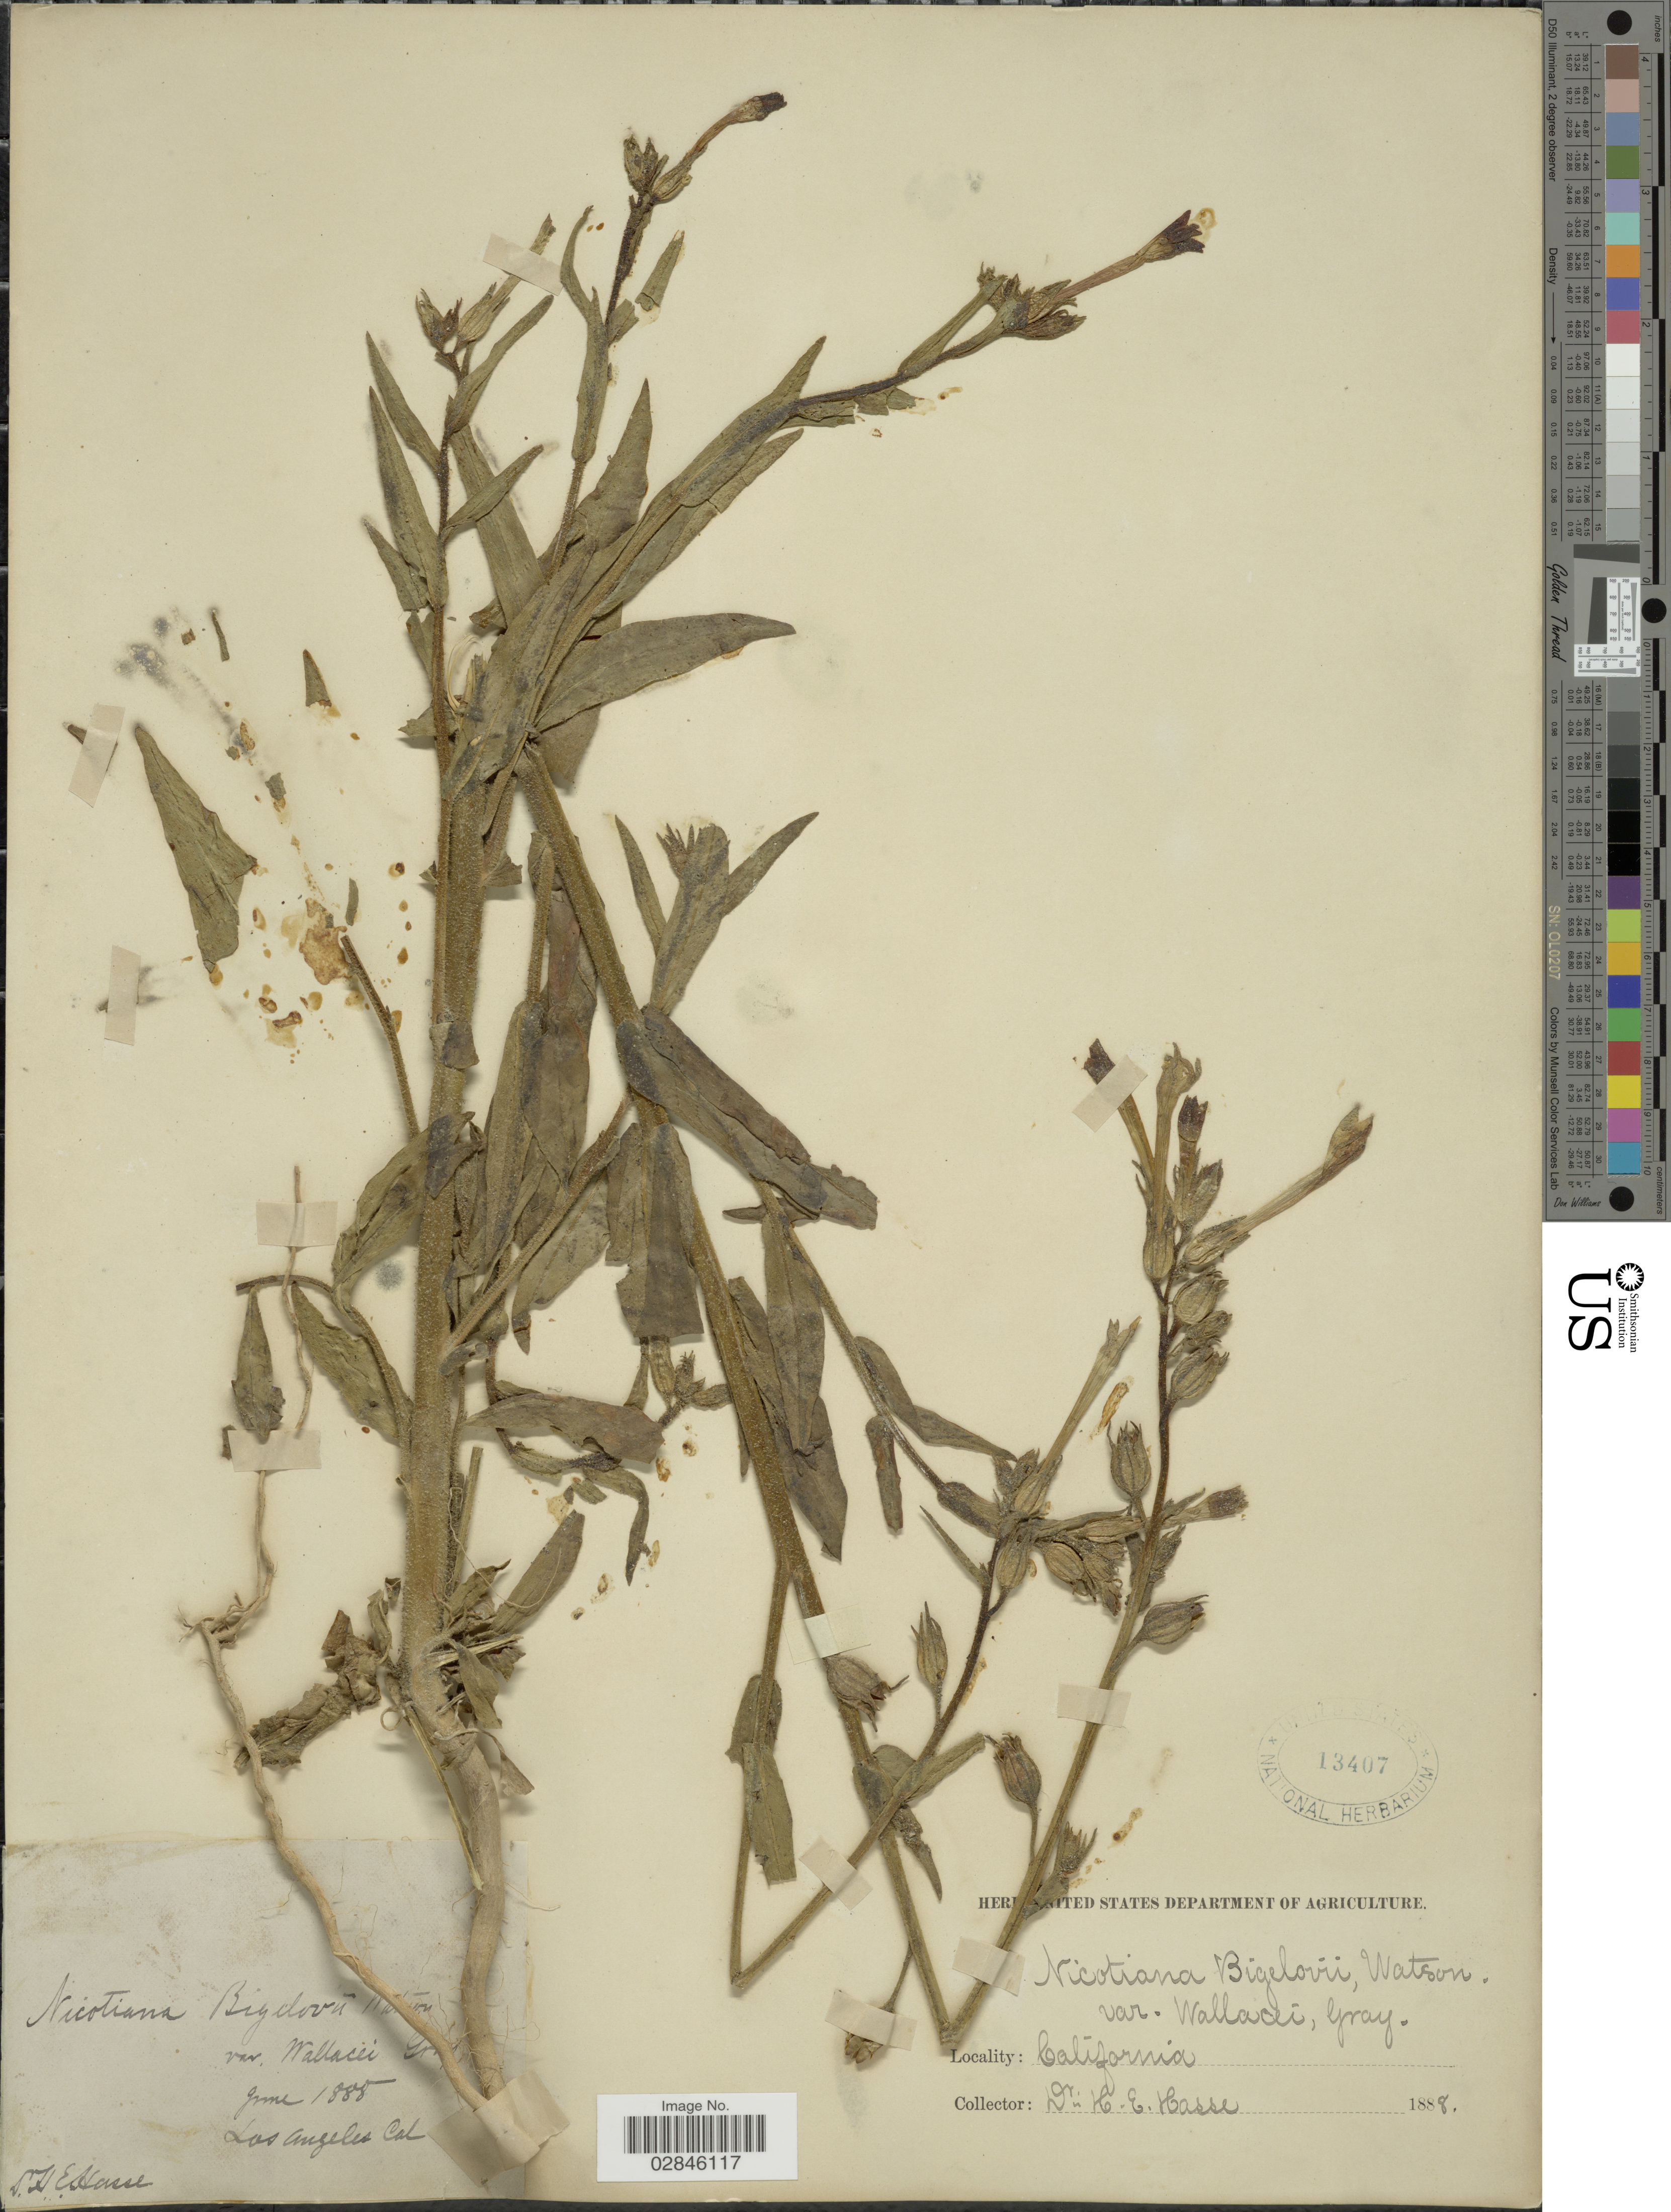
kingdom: Plantae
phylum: Tracheophyta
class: Magnoliopsida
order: Solanales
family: Solanaceae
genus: Nicotiana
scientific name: Nicotiana bigelovii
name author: S. Watson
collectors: H. E. Hasse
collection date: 1888-06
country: United States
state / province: California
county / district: Los Angeles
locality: Los Angeles Cal.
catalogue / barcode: US 13407